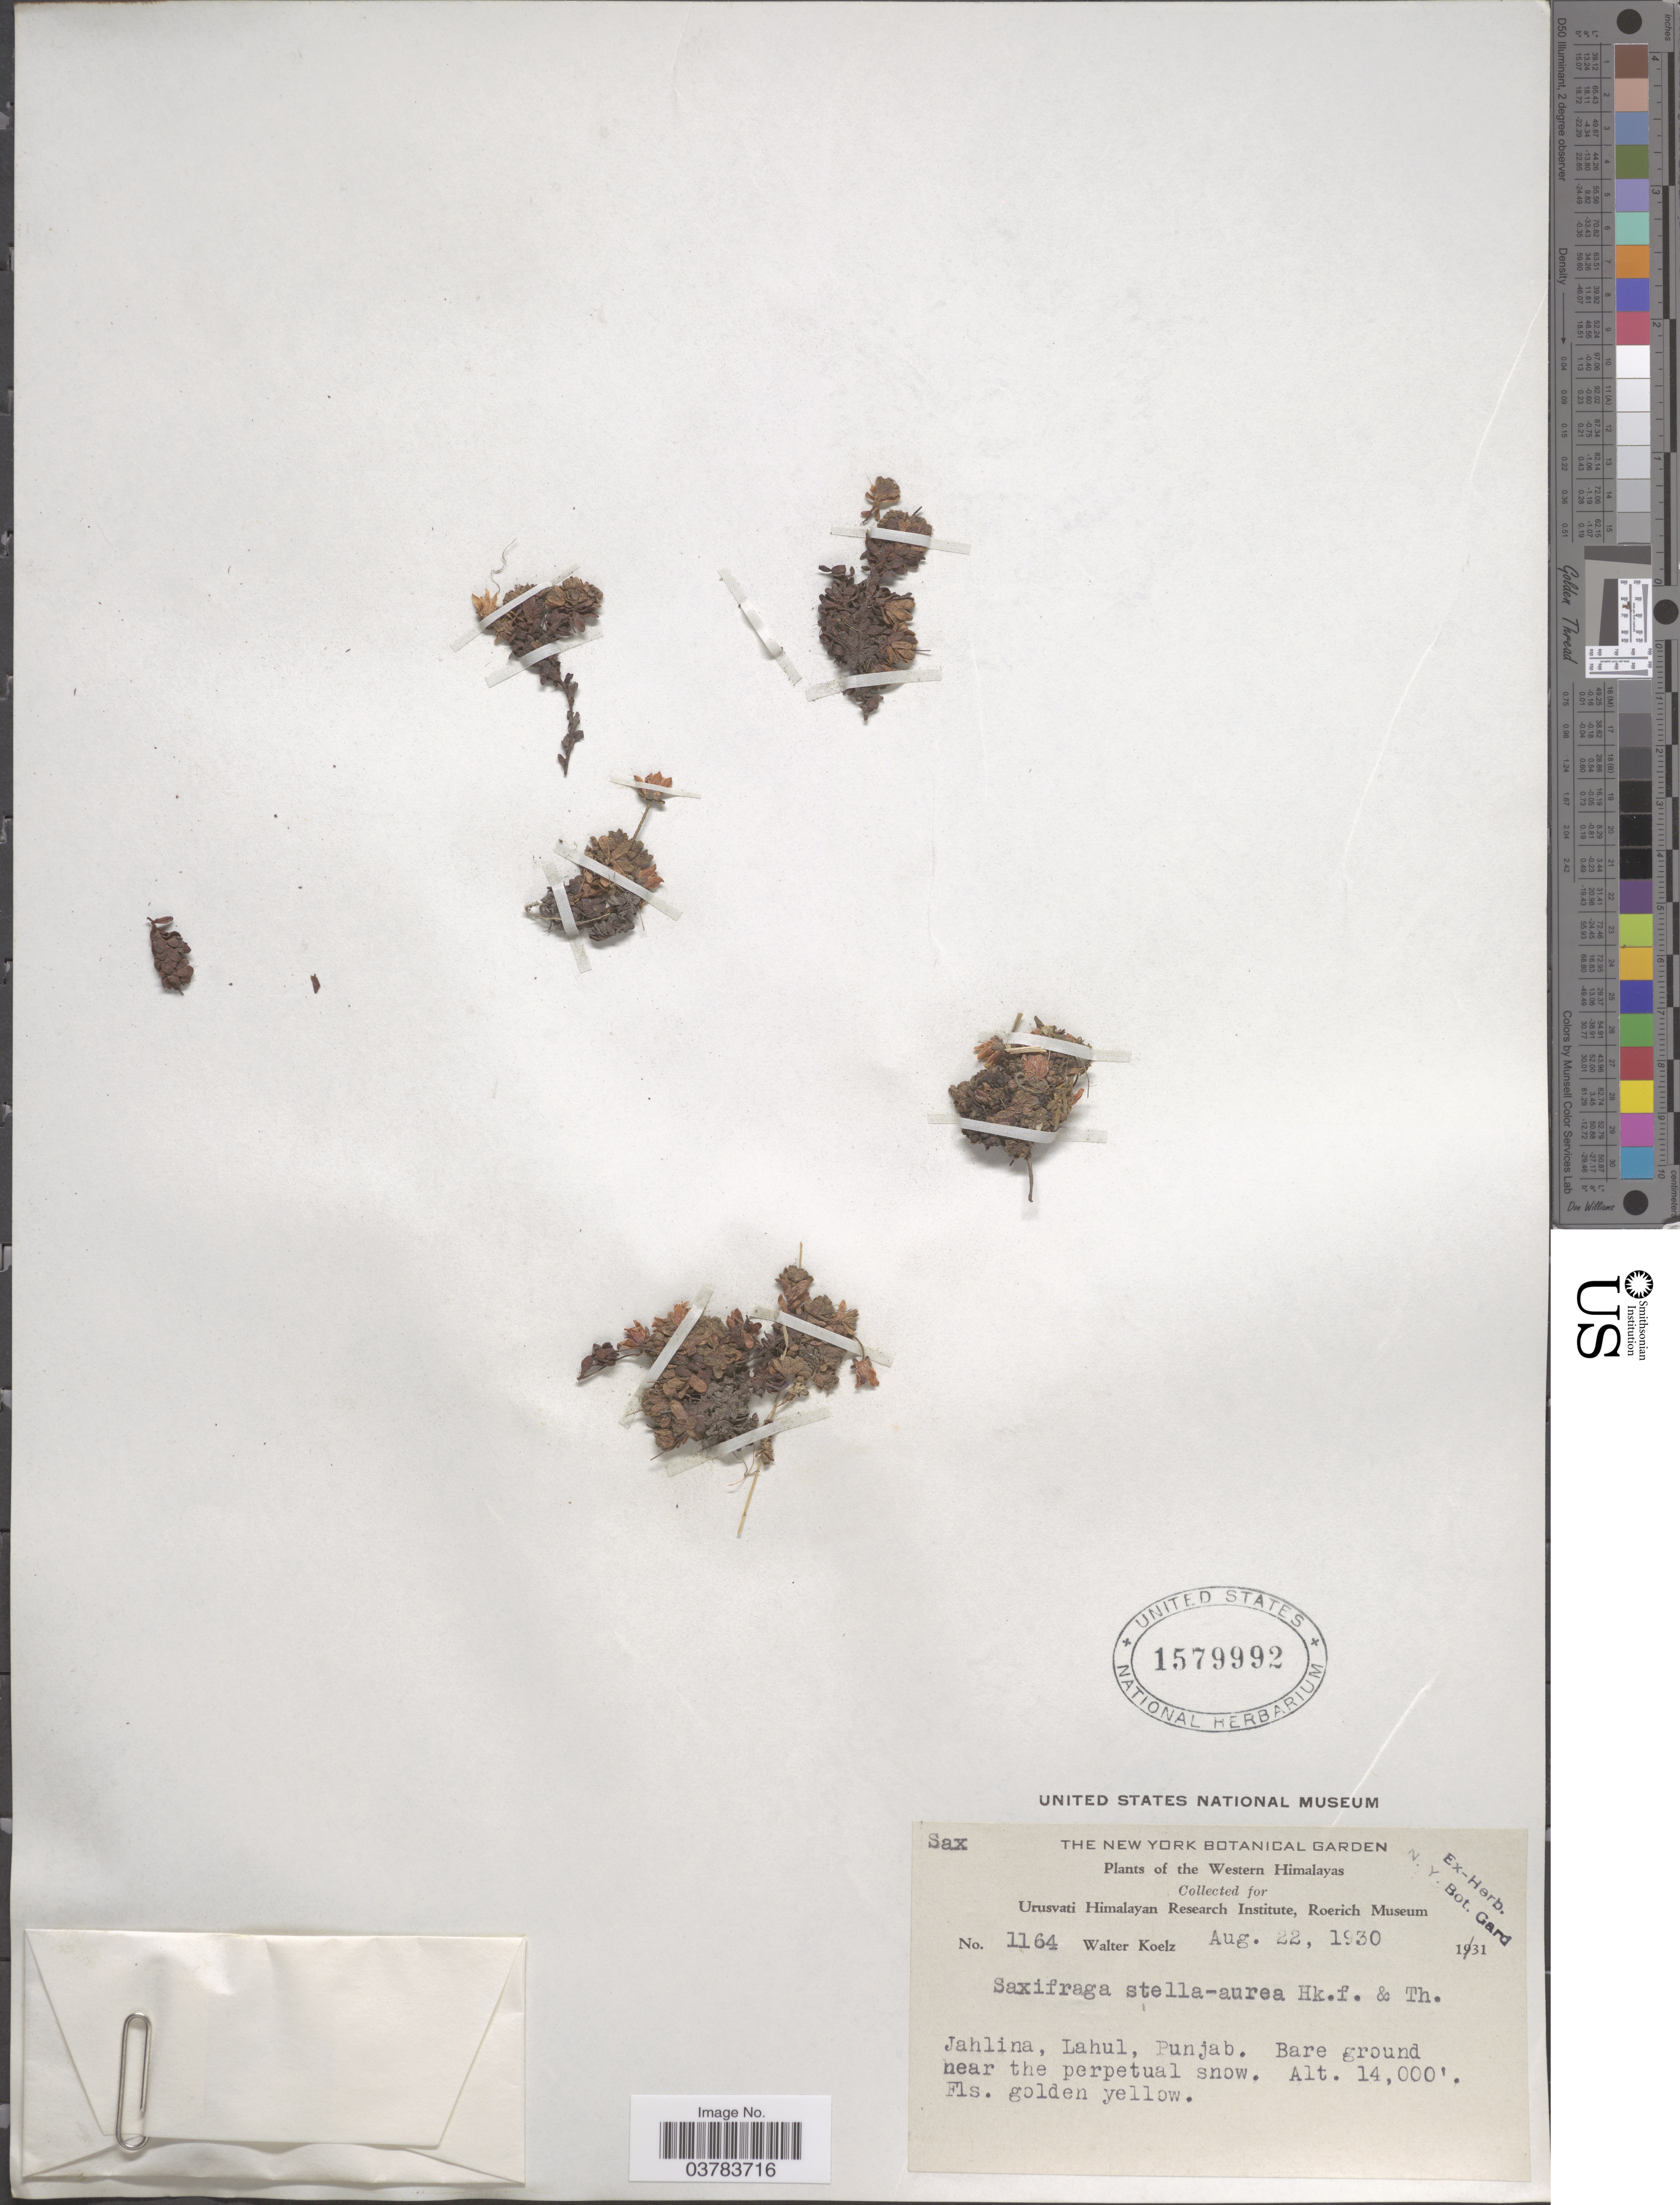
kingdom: Plantae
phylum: Tracheophyta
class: Magnoliopsida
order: Saxifragales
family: Saxifragaceae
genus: Saxifraga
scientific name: Saxifraga stella-aurea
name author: Hook. f. & Thomson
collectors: W. N. Koelz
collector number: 1164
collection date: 1930-08-22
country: India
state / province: Punjab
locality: The Western Himalayas. Jahlina, Lahul.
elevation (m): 4267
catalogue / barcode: US 1579992